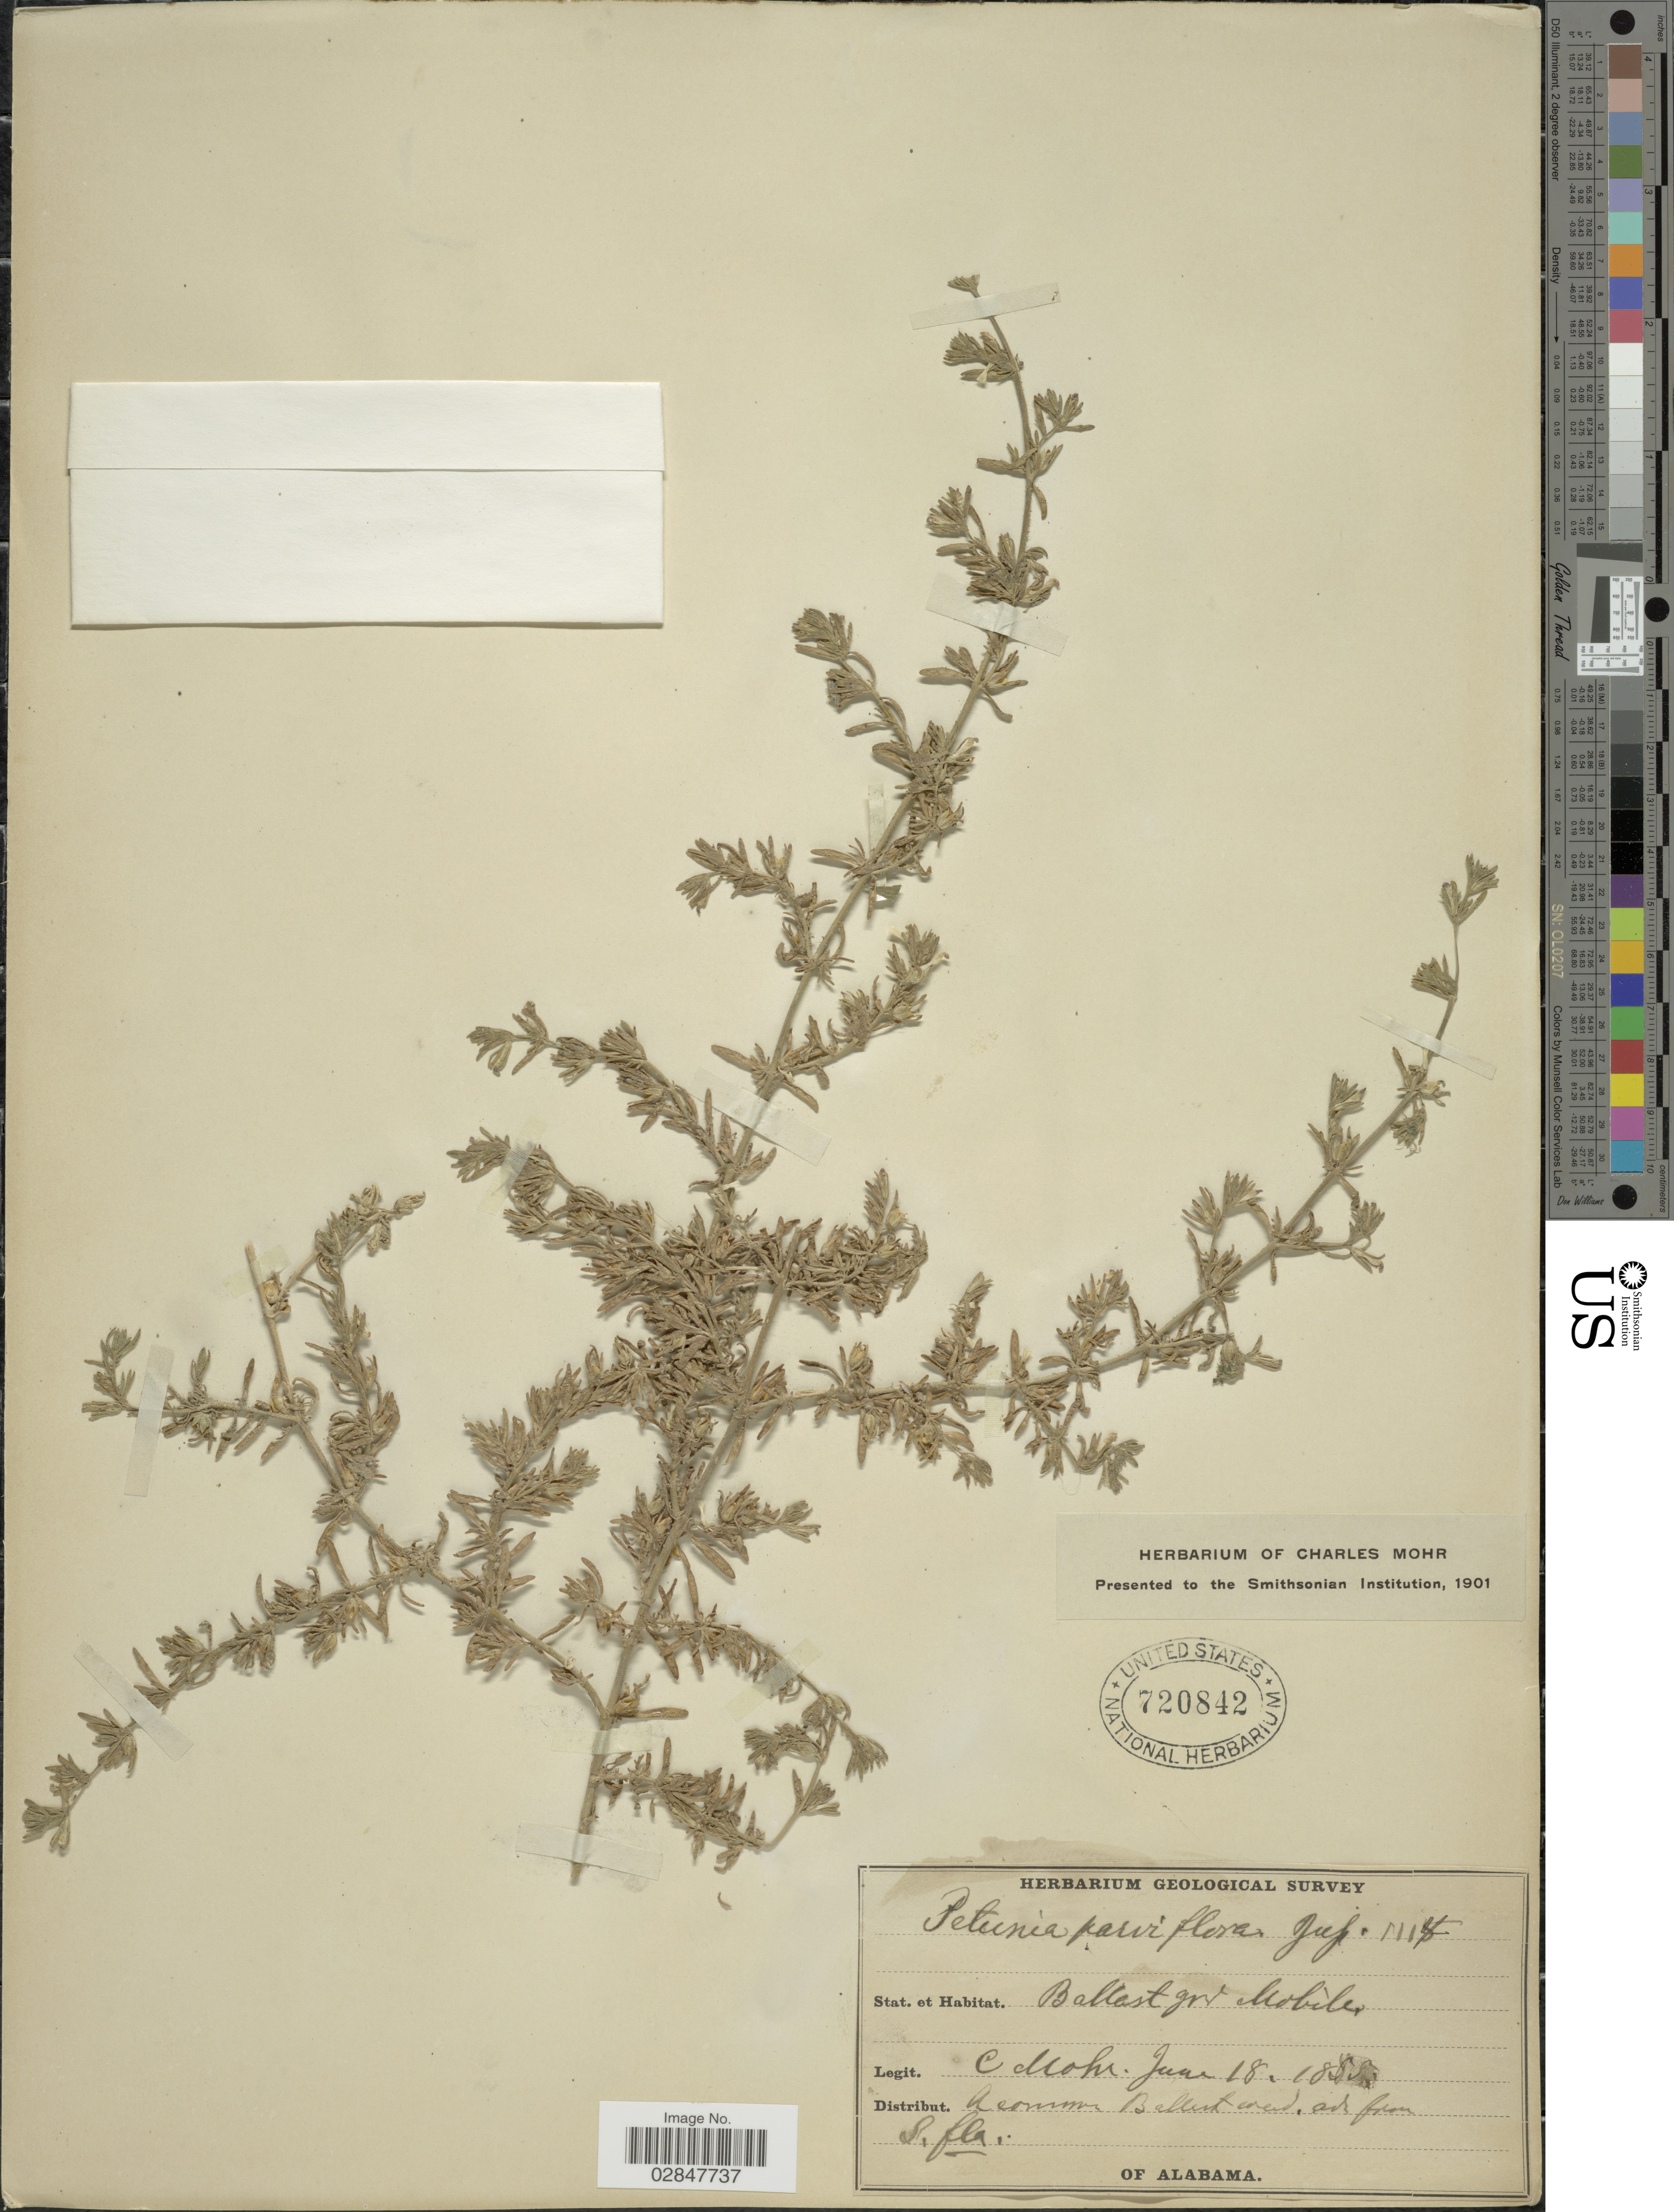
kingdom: Plantae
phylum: Tracheophyta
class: Magnoliopsida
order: Solanales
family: Solanaceae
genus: Petunia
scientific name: Petunia parviflora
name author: Juss.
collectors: C. T. Mohr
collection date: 1855-06-18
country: United States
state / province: Alabama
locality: Ballast grds. Mobile.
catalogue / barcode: US 720842